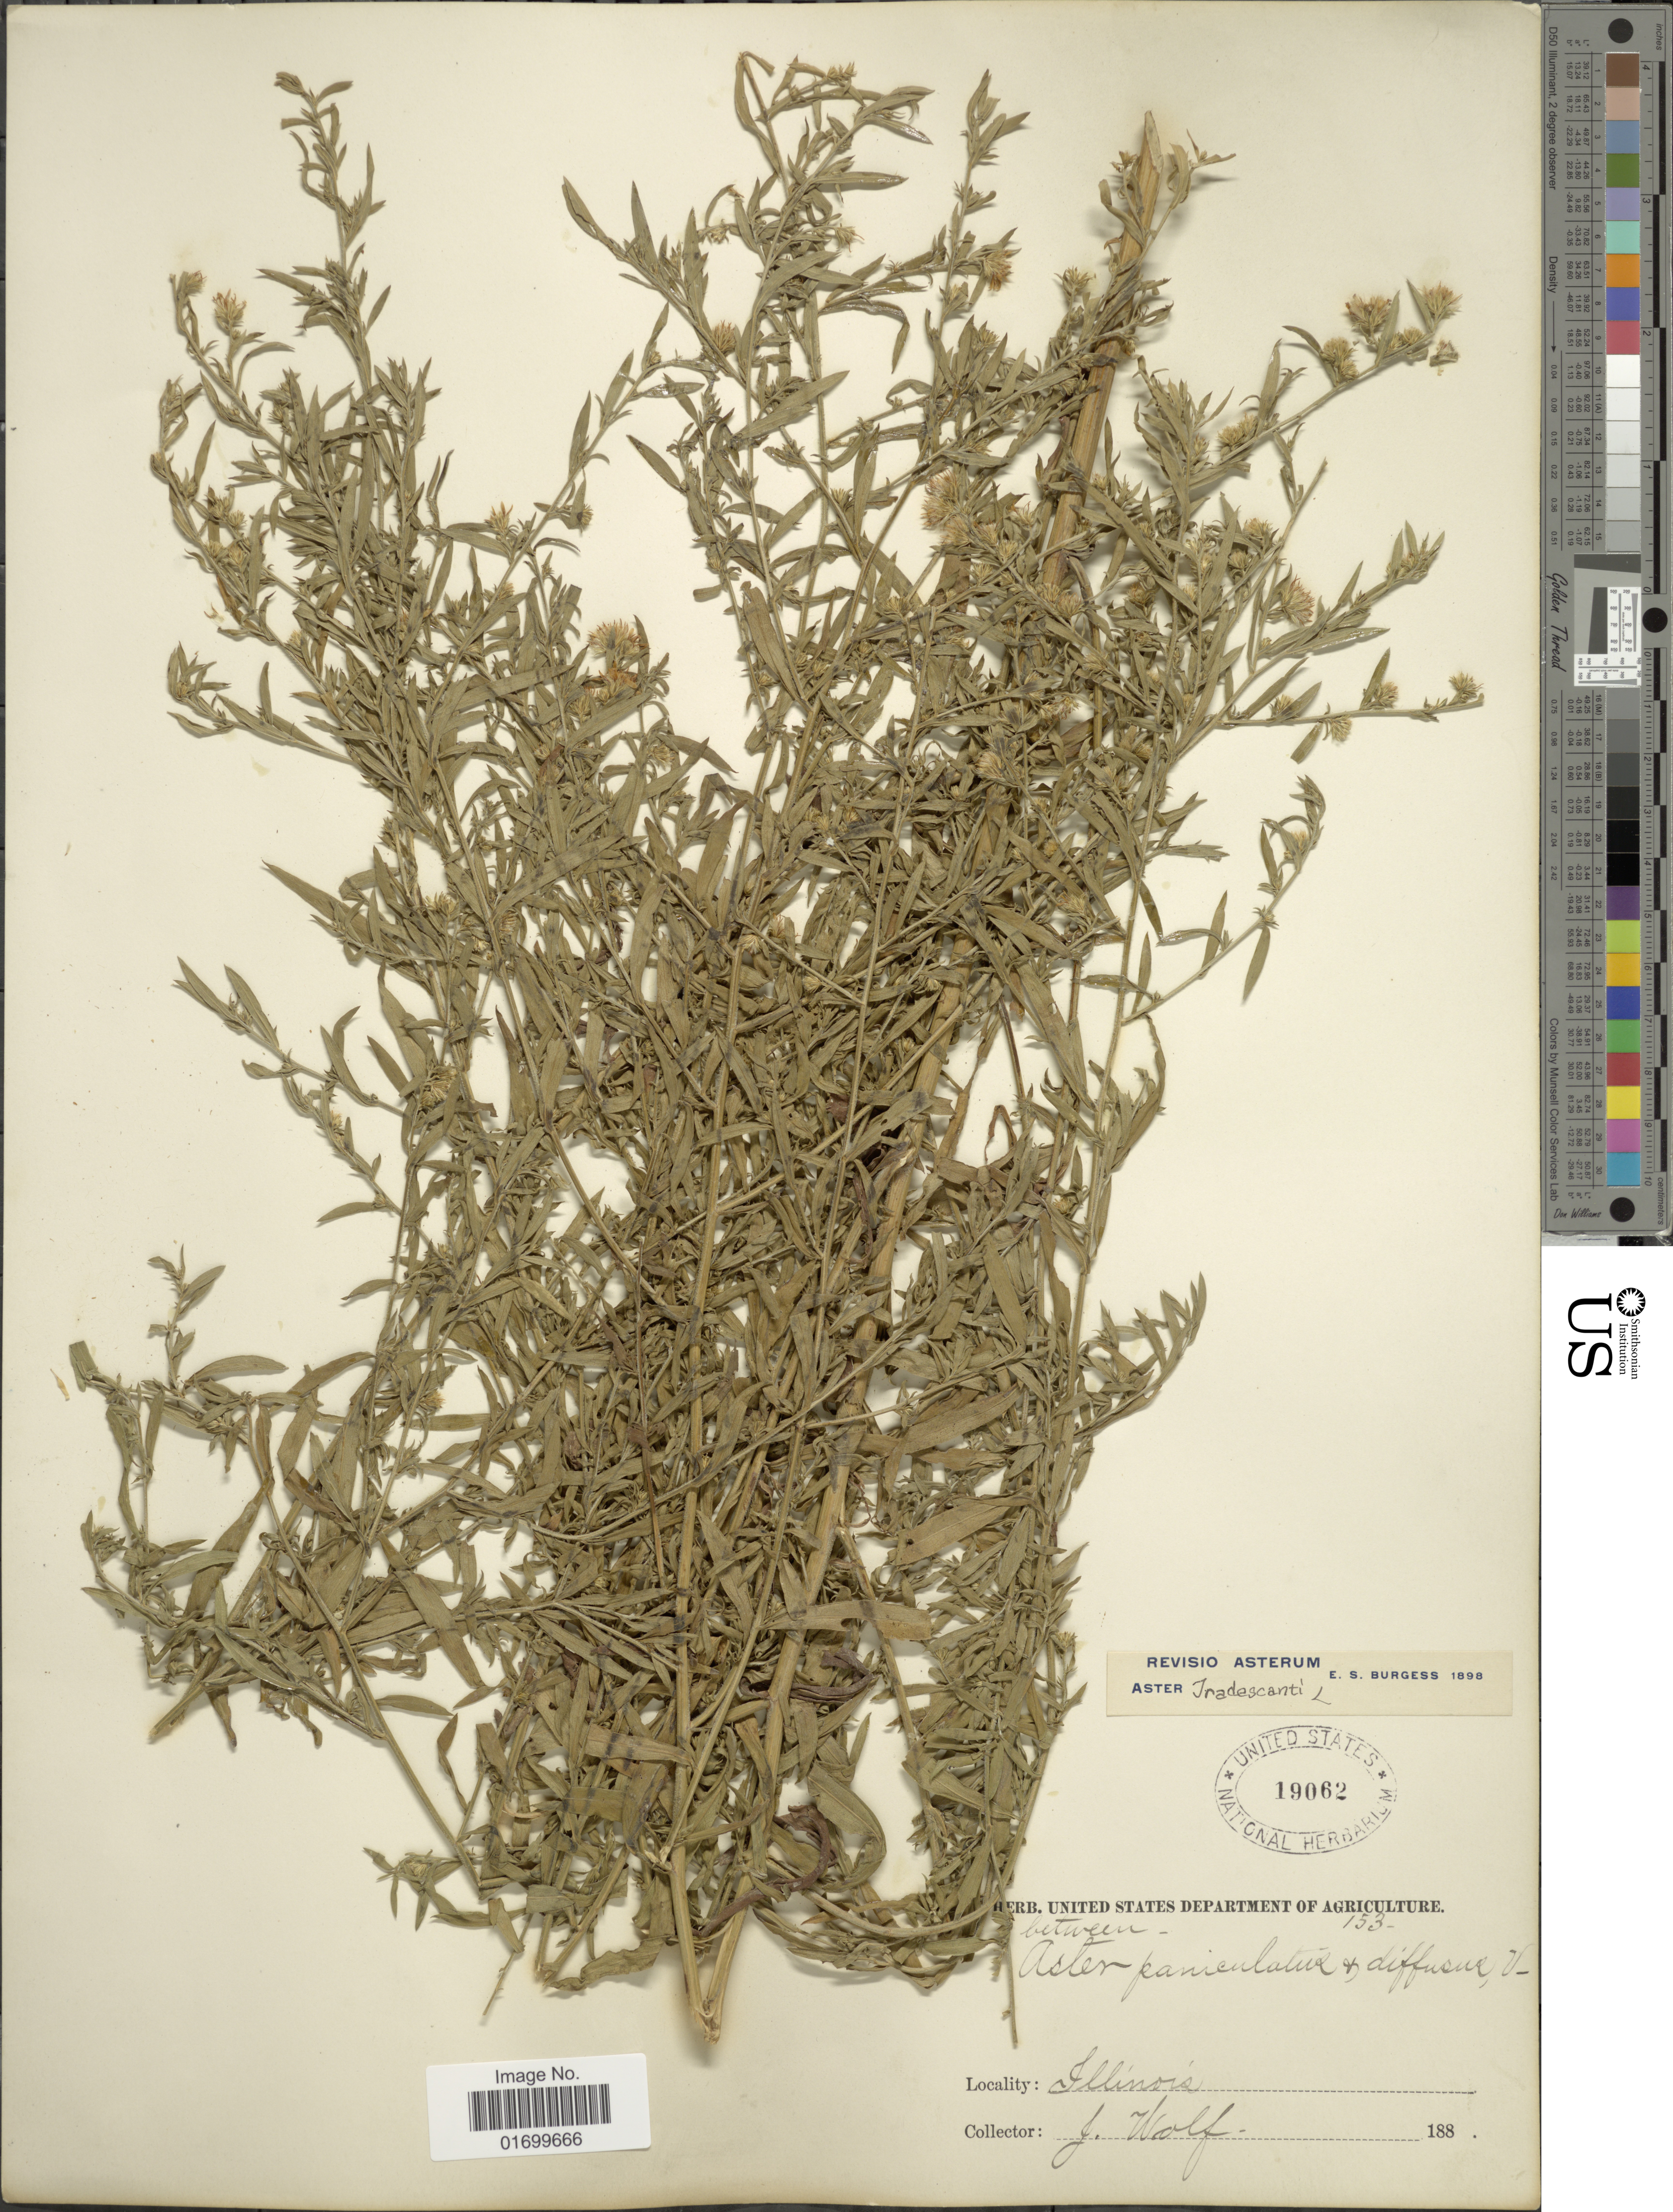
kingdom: Plantae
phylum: Tracheophyta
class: Magnoliopsida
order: Asterales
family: Asteraceae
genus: Symphyotrichum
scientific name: Symphyotrichum tradescanti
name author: (L.) G.L. Nesom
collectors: J. Wolf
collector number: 153*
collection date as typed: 188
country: United States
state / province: Illinois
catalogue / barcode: US 19062